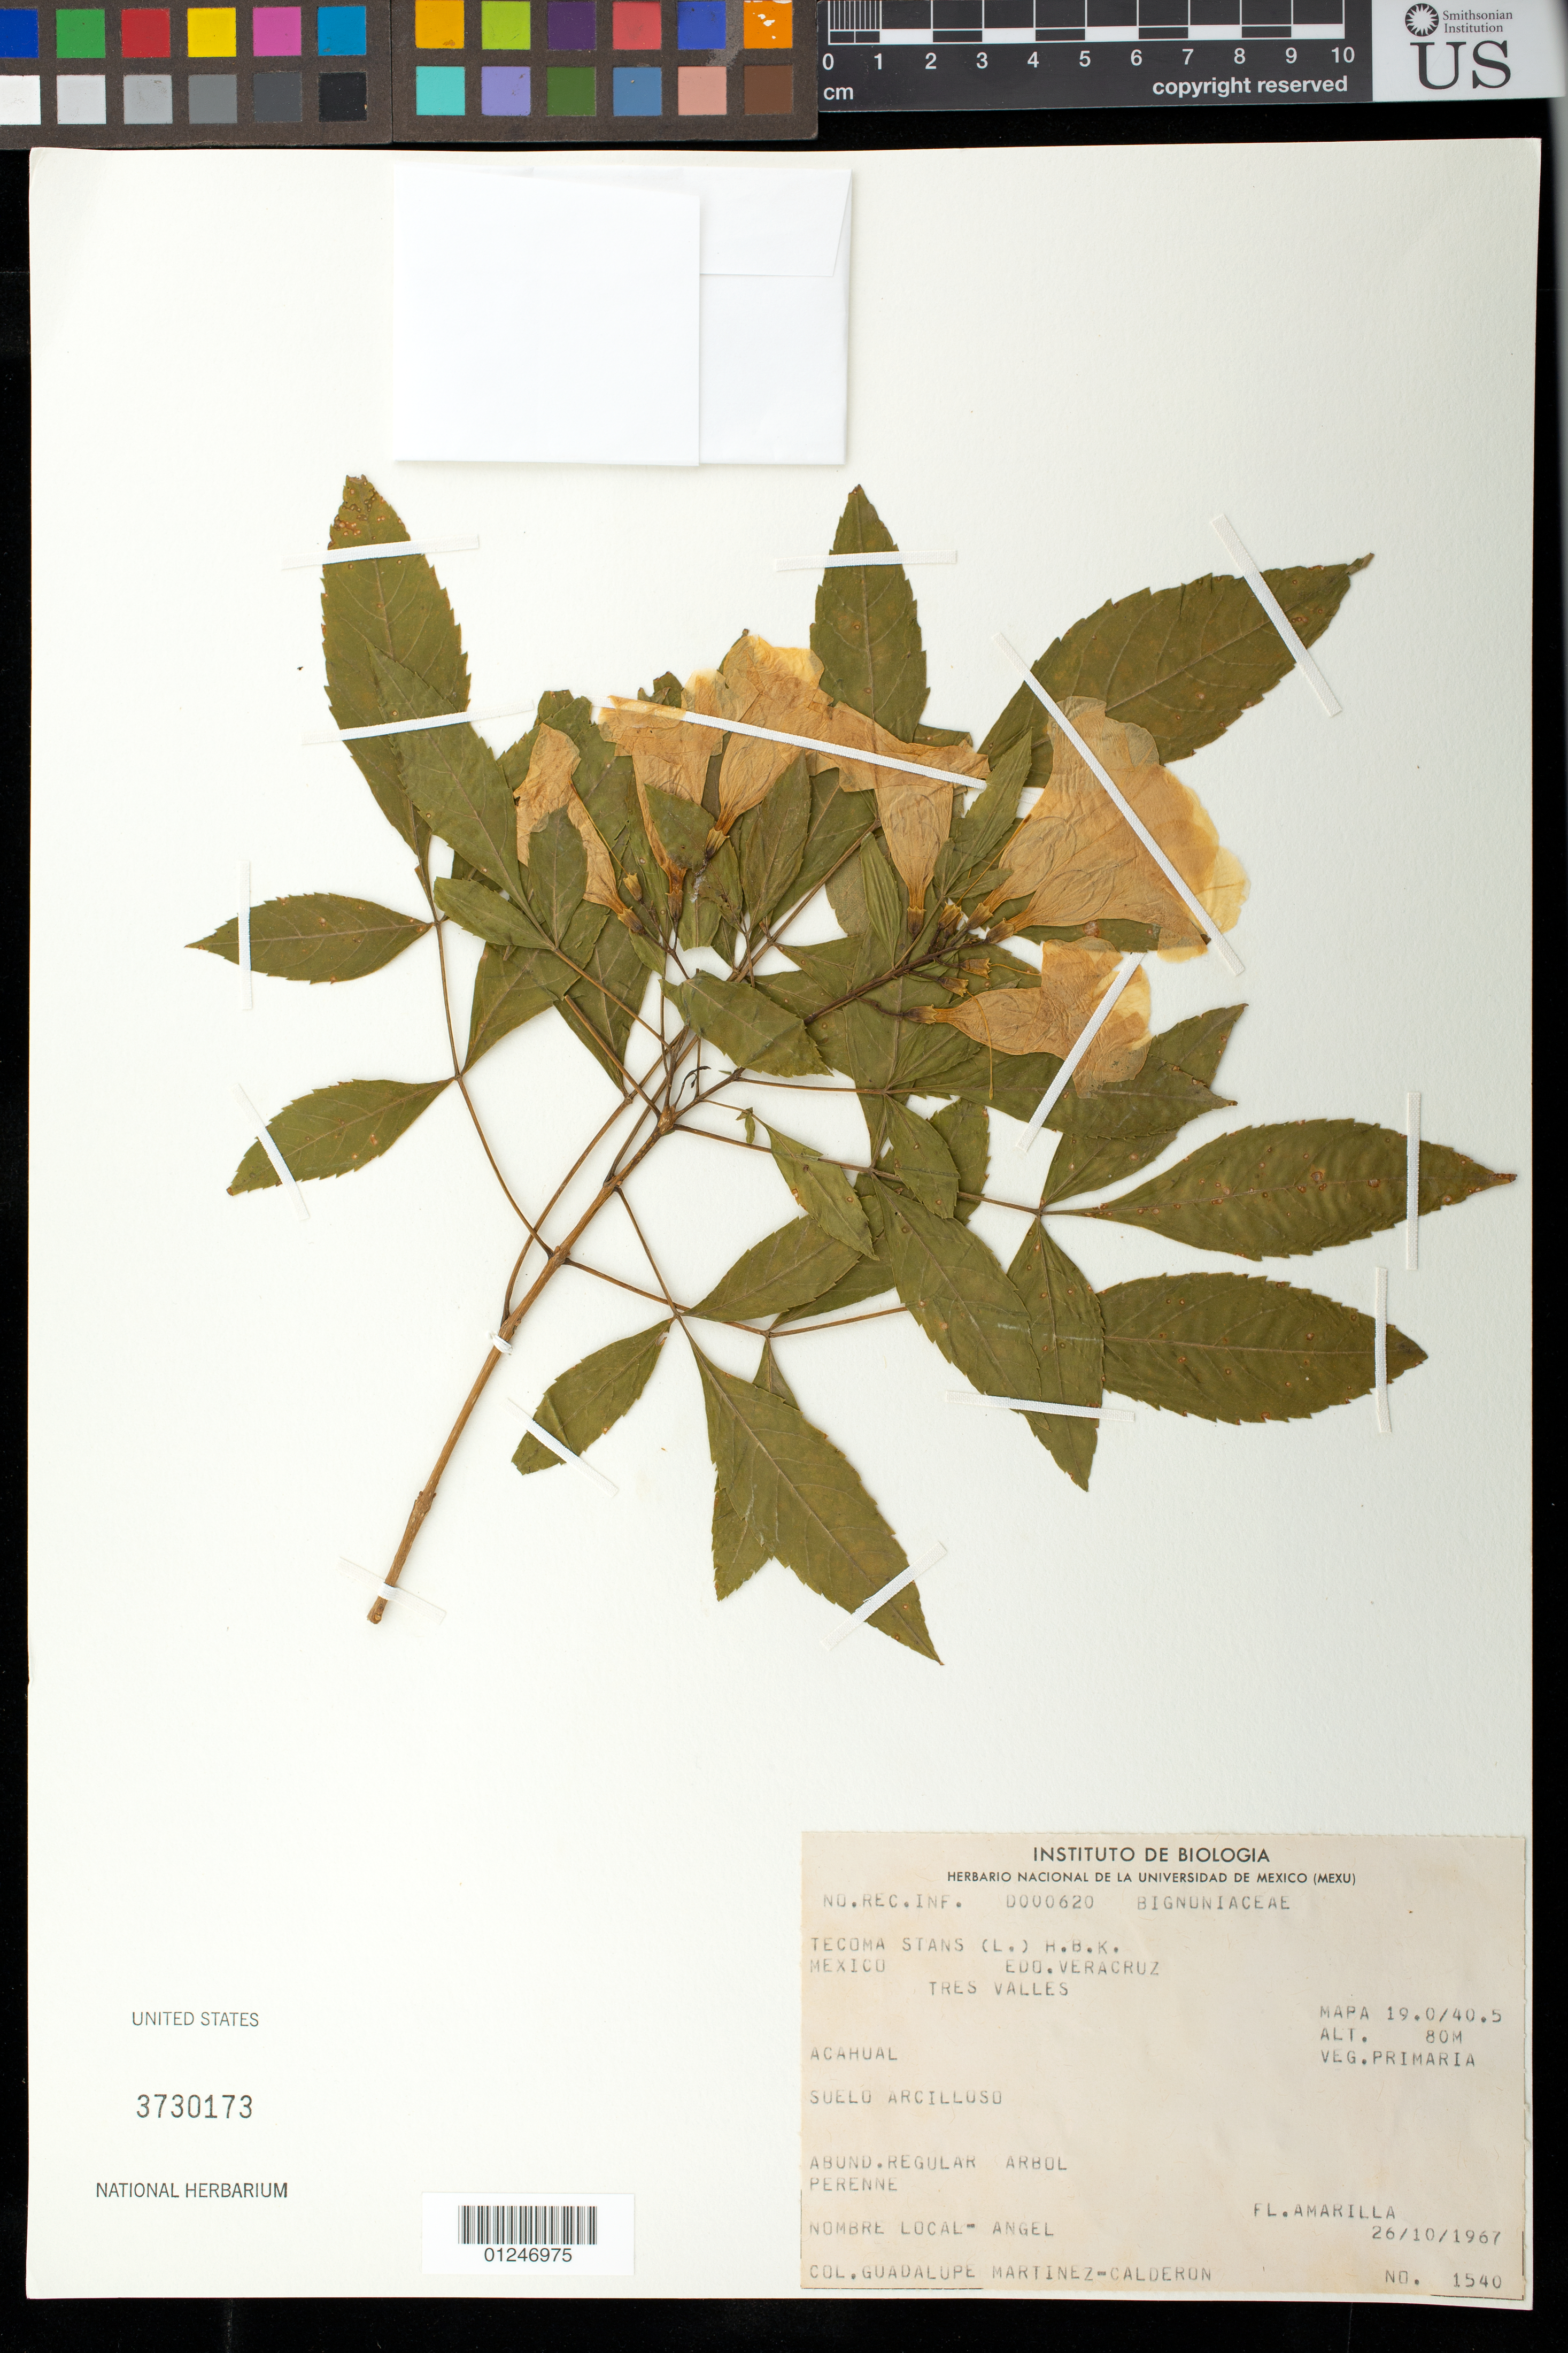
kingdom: Plantae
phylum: Tracheophyta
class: Magnoliopsida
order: Lamiales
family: Bignoniaceae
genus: Tecoma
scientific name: Tecoma stans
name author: (L.) Juss. ex Kunth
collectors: G. Martínez Calderón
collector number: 1540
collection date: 1967-10-26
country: Mexico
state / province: Veracruz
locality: TRES Valles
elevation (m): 80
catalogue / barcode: US 3730173